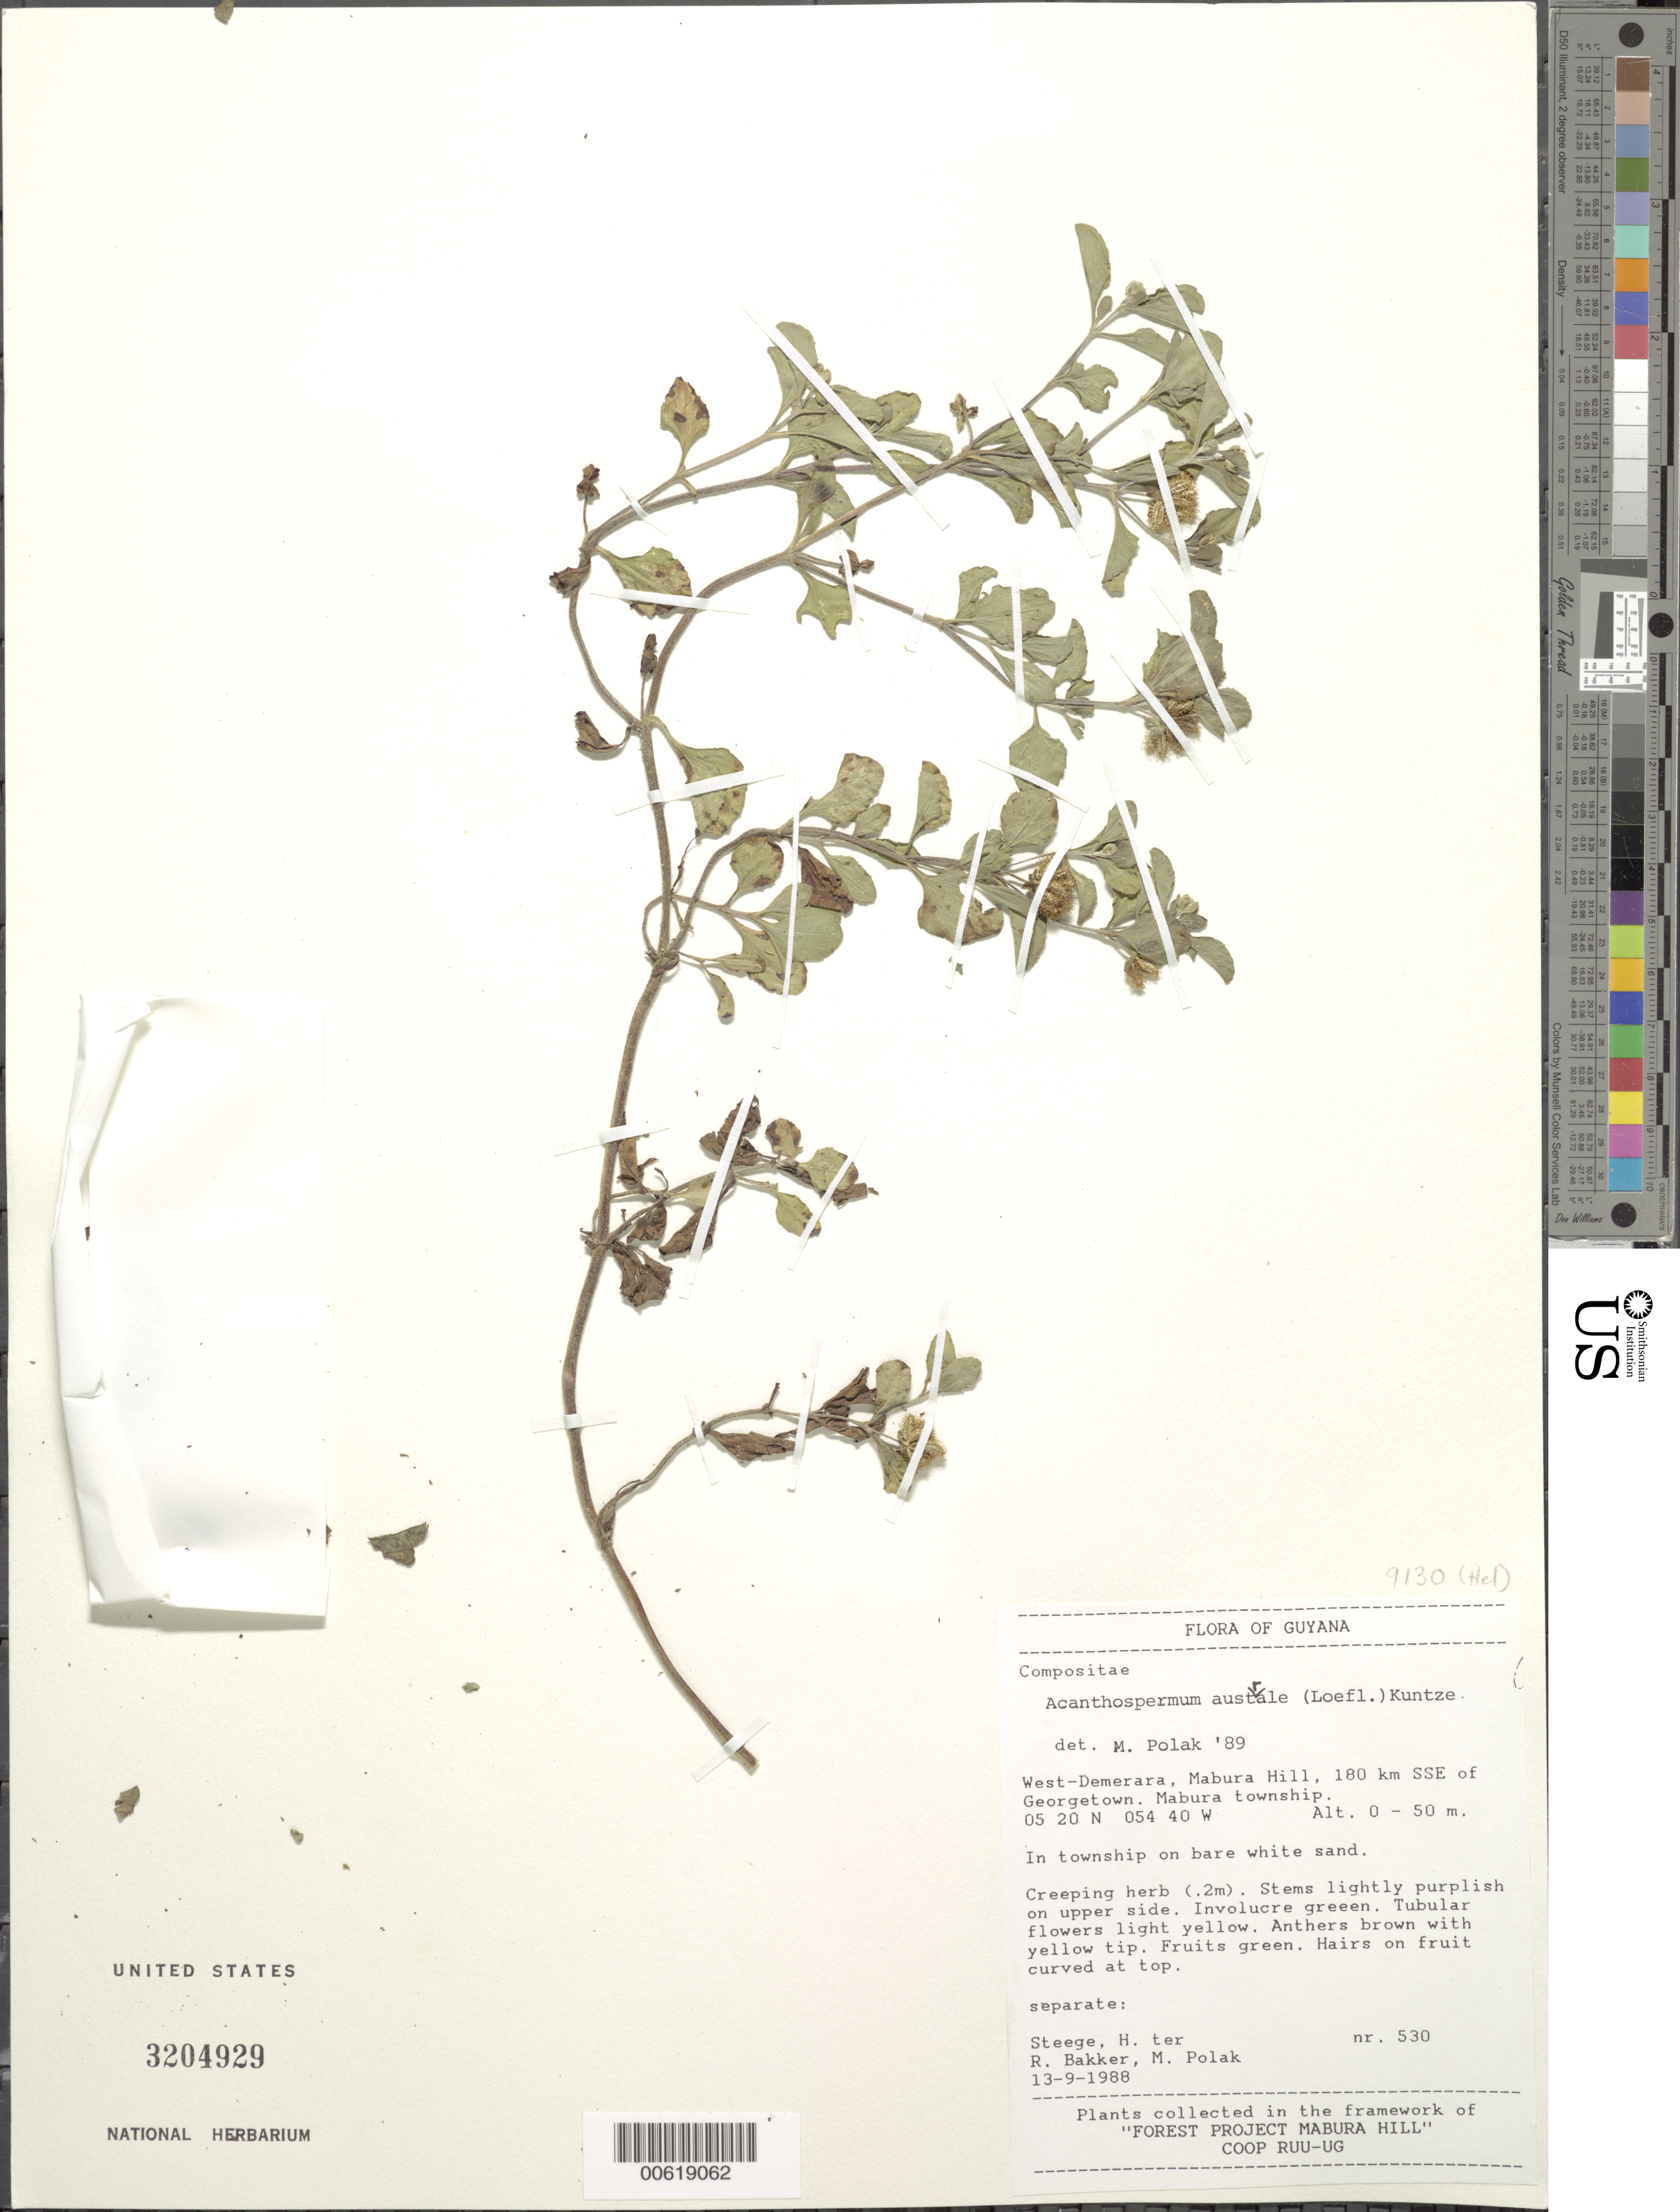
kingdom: Plantae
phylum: Tracheophyta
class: Magnoliopsida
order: Asterales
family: Asteraceae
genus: Acanthospermum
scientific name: Acanthospermum australe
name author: (Loefl.) Kuntze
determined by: Polak, M.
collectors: H. ter Steege, R. Bakker & M. Polak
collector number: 530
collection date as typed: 13-Sep-88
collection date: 1988-09-13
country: Guyana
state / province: U. Demerara-Berbice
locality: Mabura Hill, 180 km SSE of Georgetown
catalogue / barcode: US 3204929